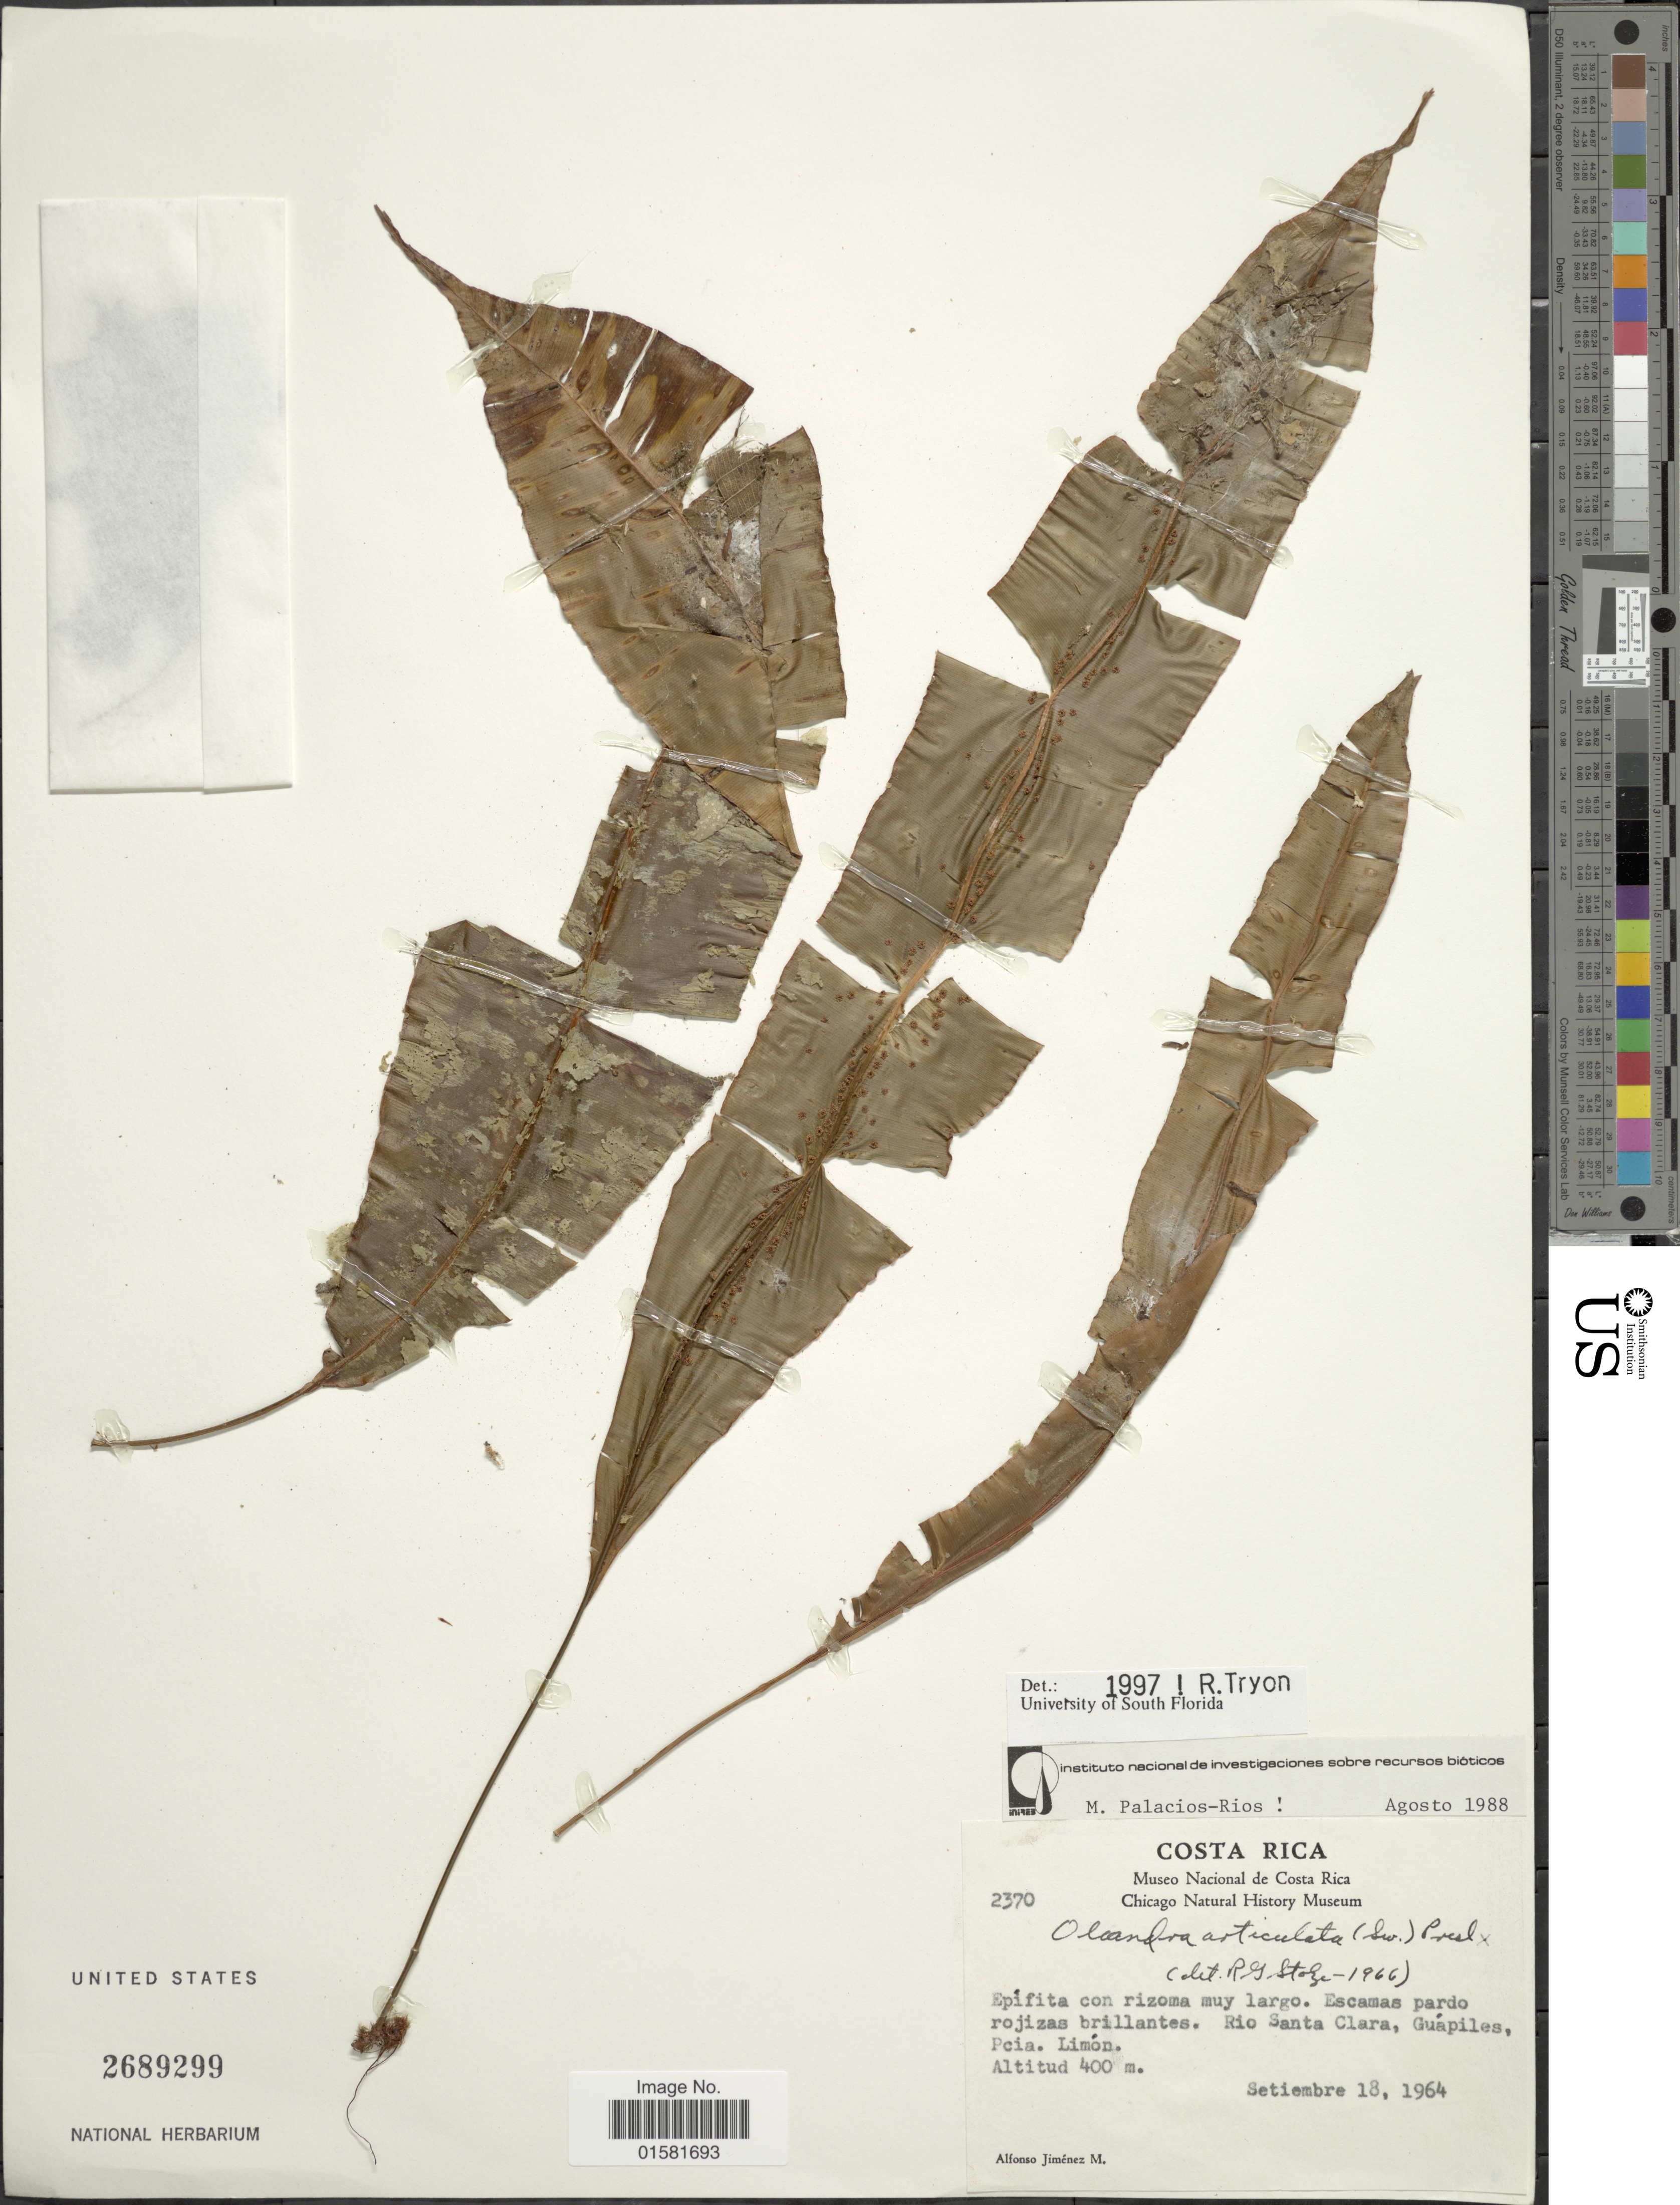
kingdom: Plantae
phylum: Tracheophyta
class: Polypodiopsida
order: Polypodiales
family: Oleandraceae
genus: Oleandra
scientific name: Oleandra articulata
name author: (Sw.) C. Presl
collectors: A. Jimenez M.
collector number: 2370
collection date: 1964-09-18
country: Costa Rica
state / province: Limón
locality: Costa Rica, Rio Santa Clara, Guapiles, Pcia. Limon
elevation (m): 400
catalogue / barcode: US 2689299